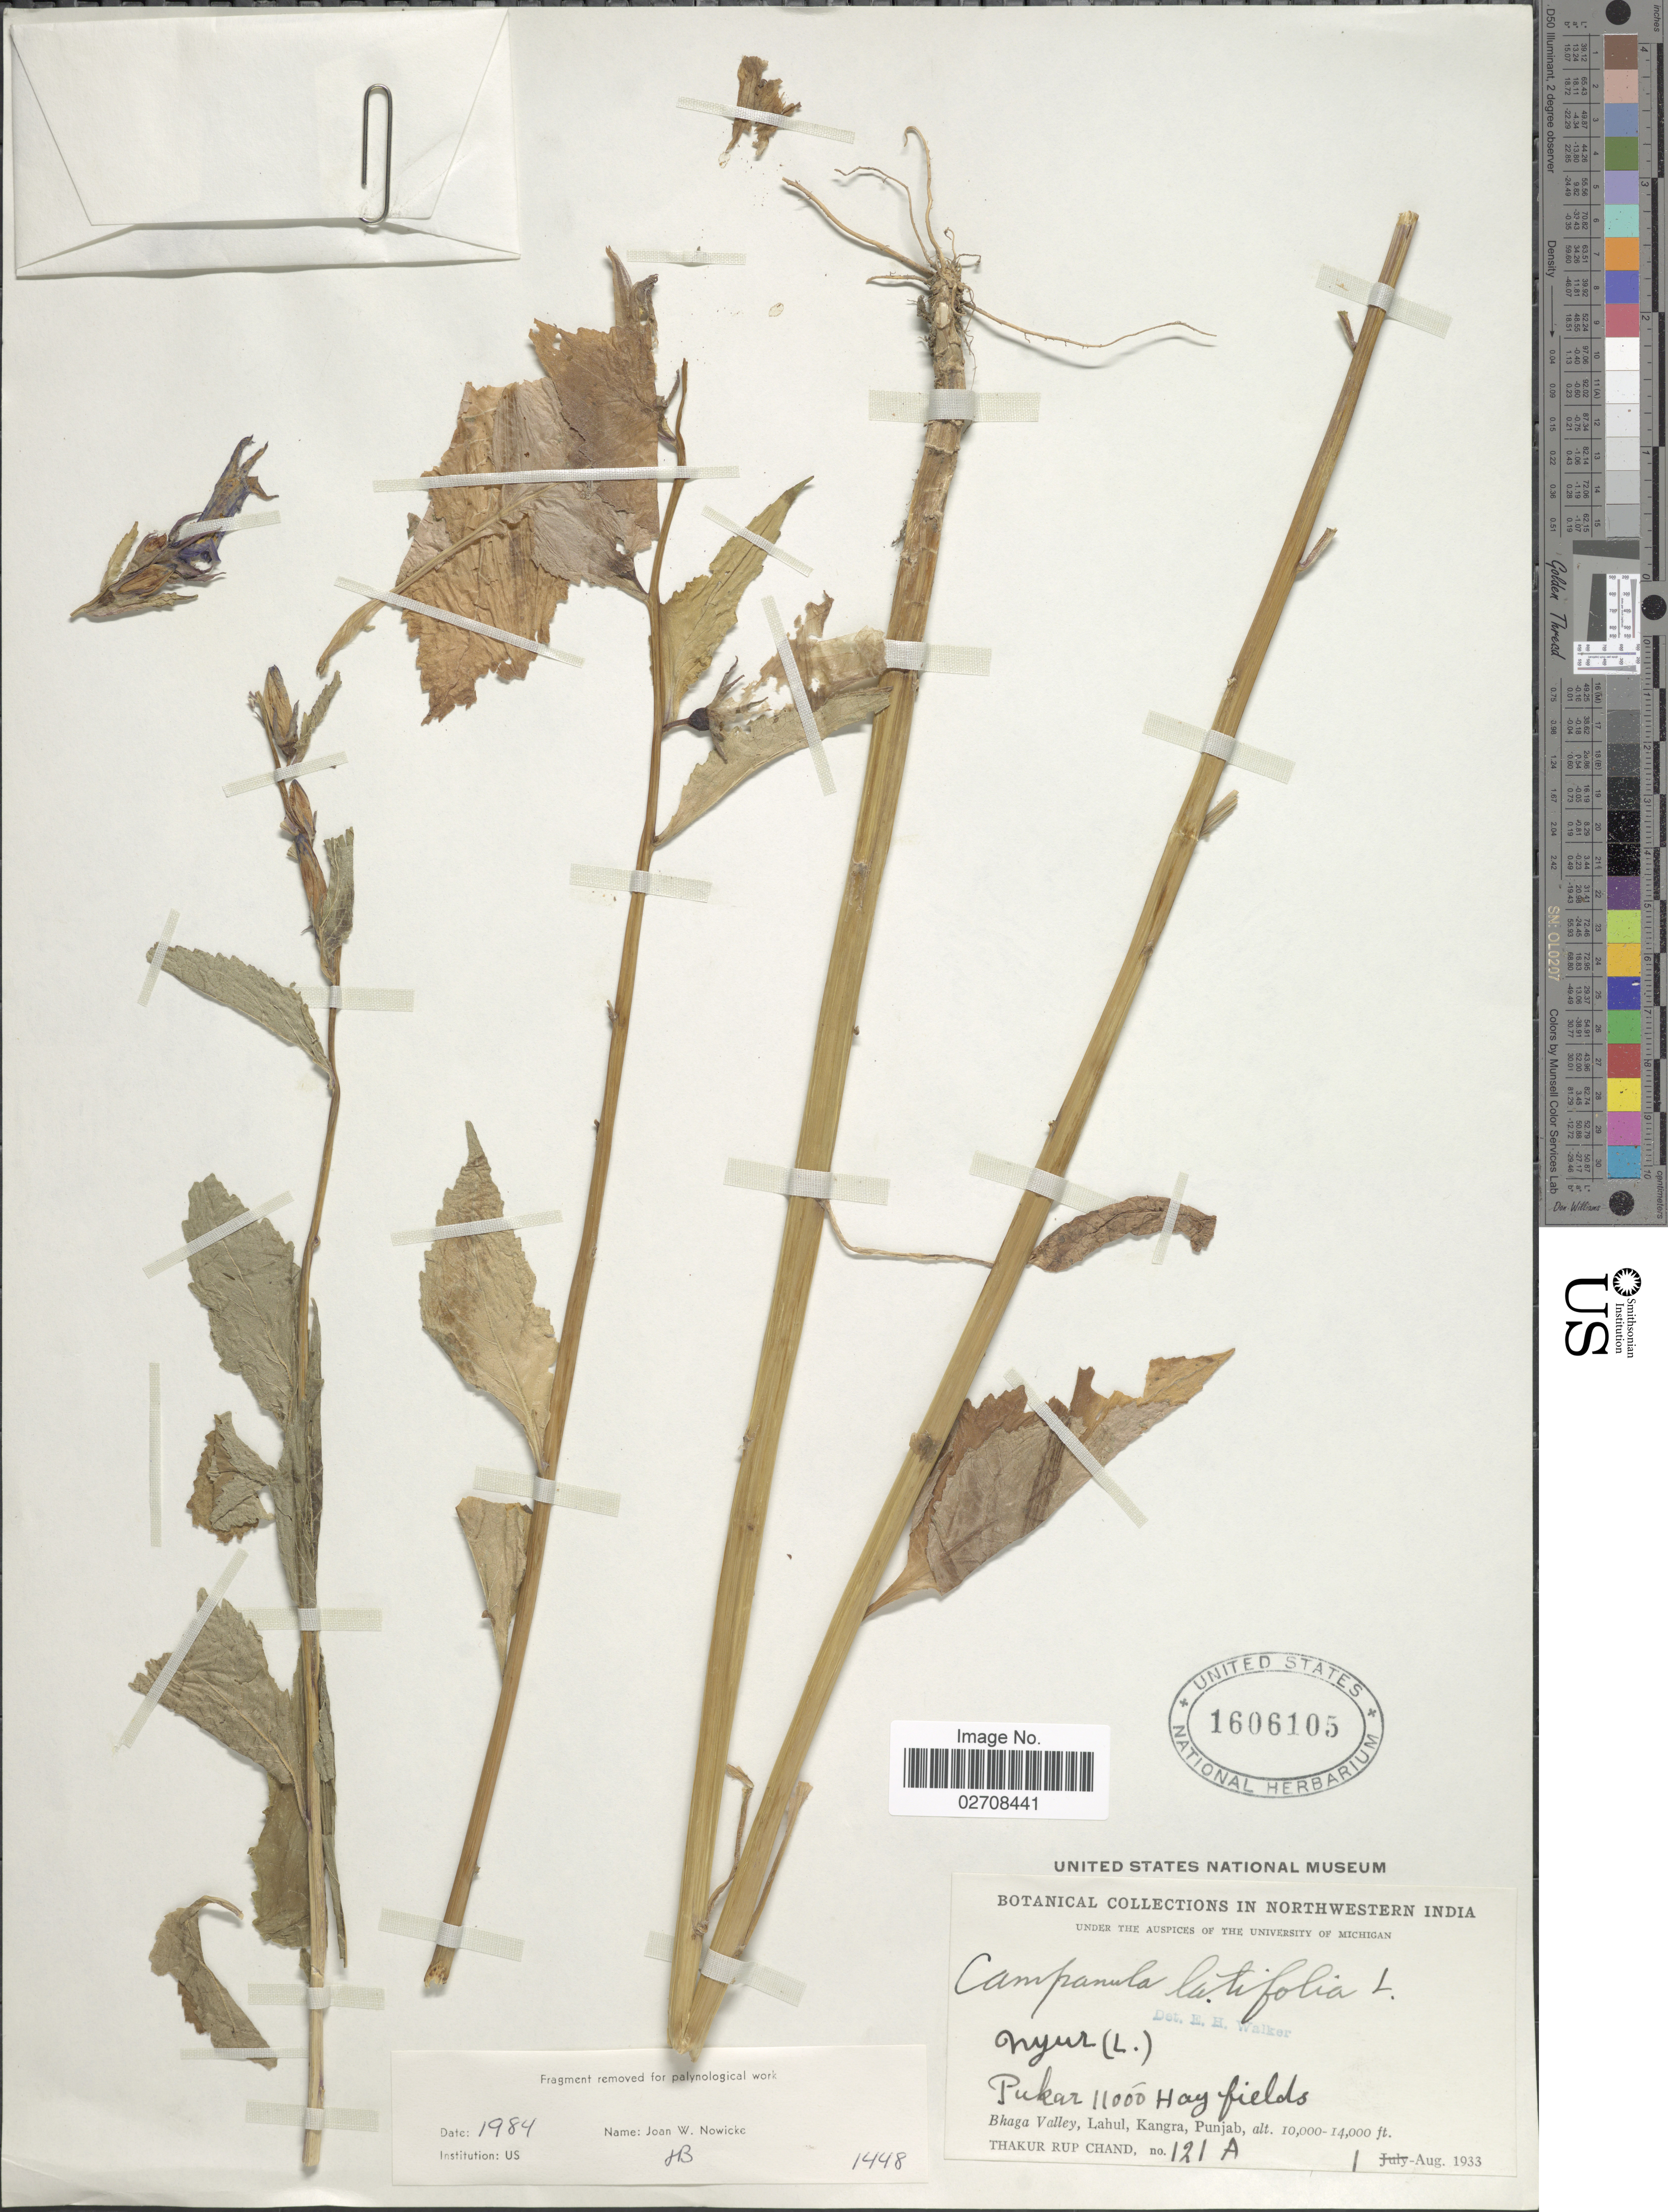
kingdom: Plantae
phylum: Tracheophyta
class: Magnoliopsida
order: Asterales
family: Campanulaceae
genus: Campanula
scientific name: Campanula latifolia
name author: L.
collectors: T. R. Chand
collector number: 121A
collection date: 1933-08-01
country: India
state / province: Punjab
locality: Northwestern India. Pukar, hay fields. Bhaga Valley, Lahul, Kangra.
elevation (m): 3353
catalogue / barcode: US 1606105